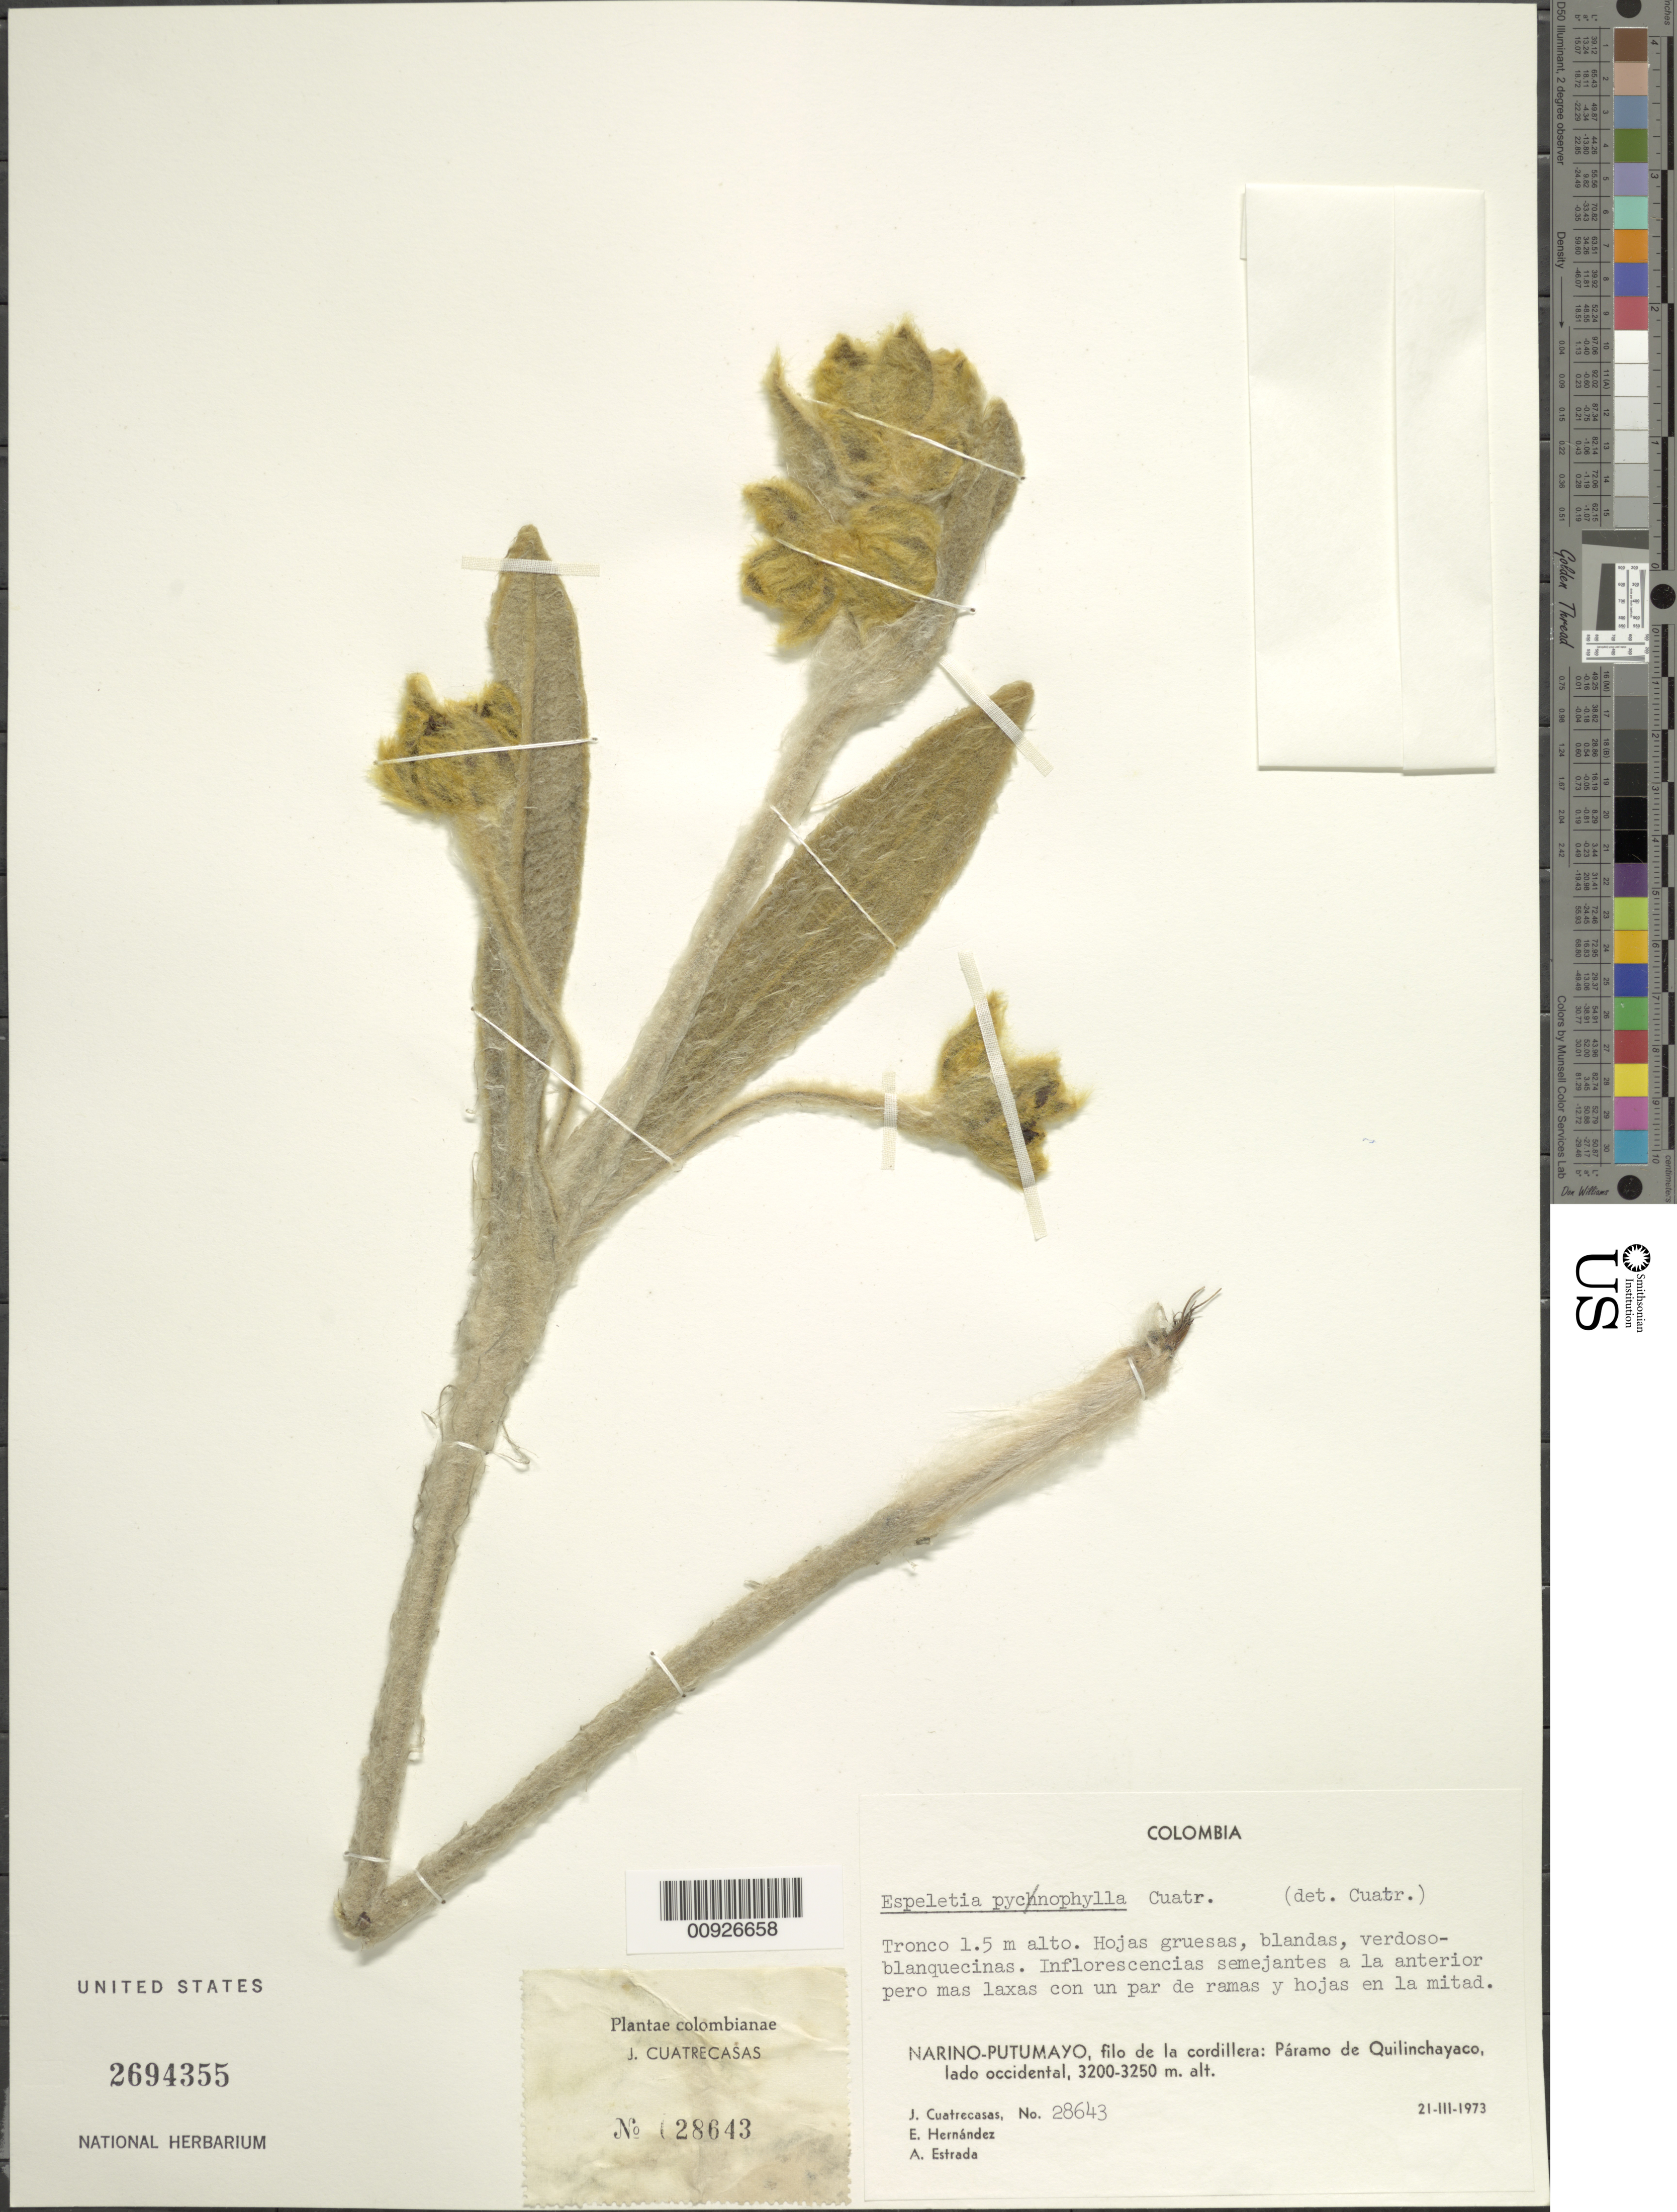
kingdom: Plantae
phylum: Tracheophyta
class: Magnoliopsida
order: Asterales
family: Asteraceae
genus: Espeletia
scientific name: Espeletia pycnophylla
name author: Cuatrec.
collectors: J. Cuatrecasas, E. Hernández & A. Estrada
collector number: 28643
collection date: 1973-03-21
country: Colombia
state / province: Nariño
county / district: Nariño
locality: Páramo de Quilinchayaco. Filo de La Cordillera, Páramo de Quilinchayaco, Lado Oriental. Cerca de la frontera entre Narino y Putumayo. .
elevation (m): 3200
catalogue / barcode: US 2694355